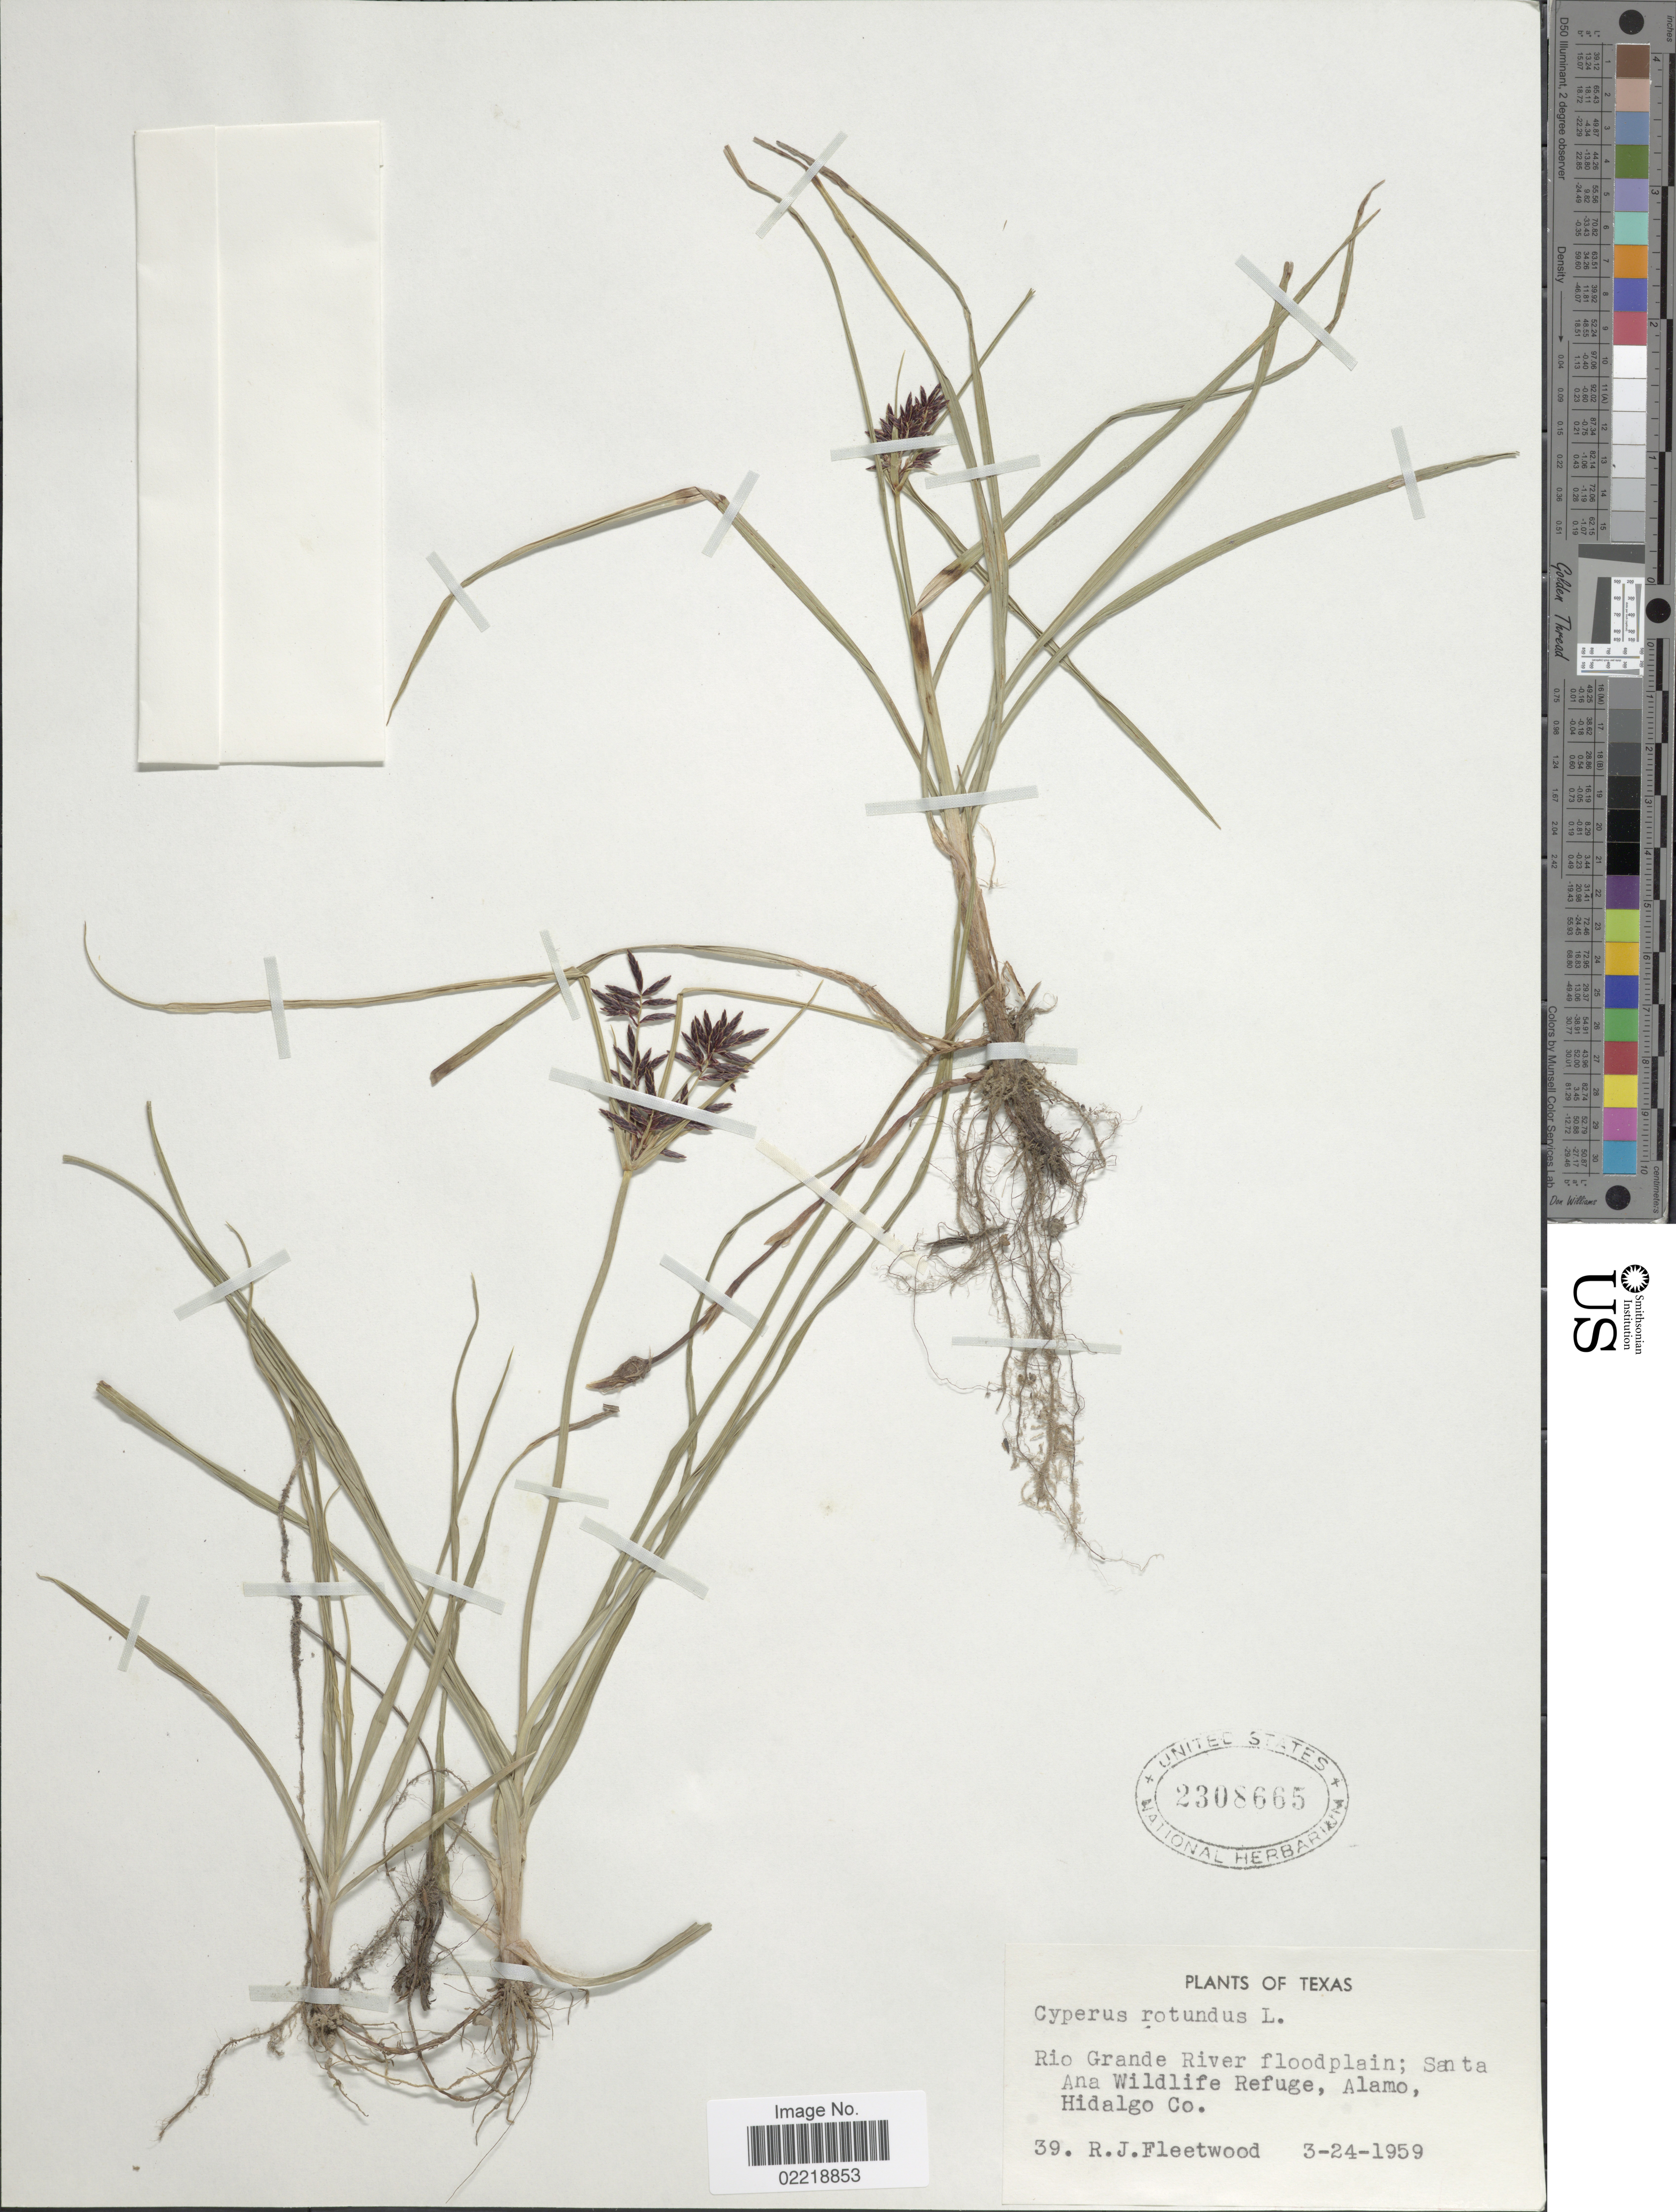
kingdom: Plantae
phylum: Tracheophyta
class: Liliopsida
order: Poales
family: Cyperaceae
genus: Cyperus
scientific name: Cyperus rotundus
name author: L.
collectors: R. J. Fleetwood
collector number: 39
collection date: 1959-03-24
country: United States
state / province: Texas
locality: Rio Grande River floodplain; Santa Ana Wildlife Refuge, Alamo, Hidalgo Co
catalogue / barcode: US 2308665